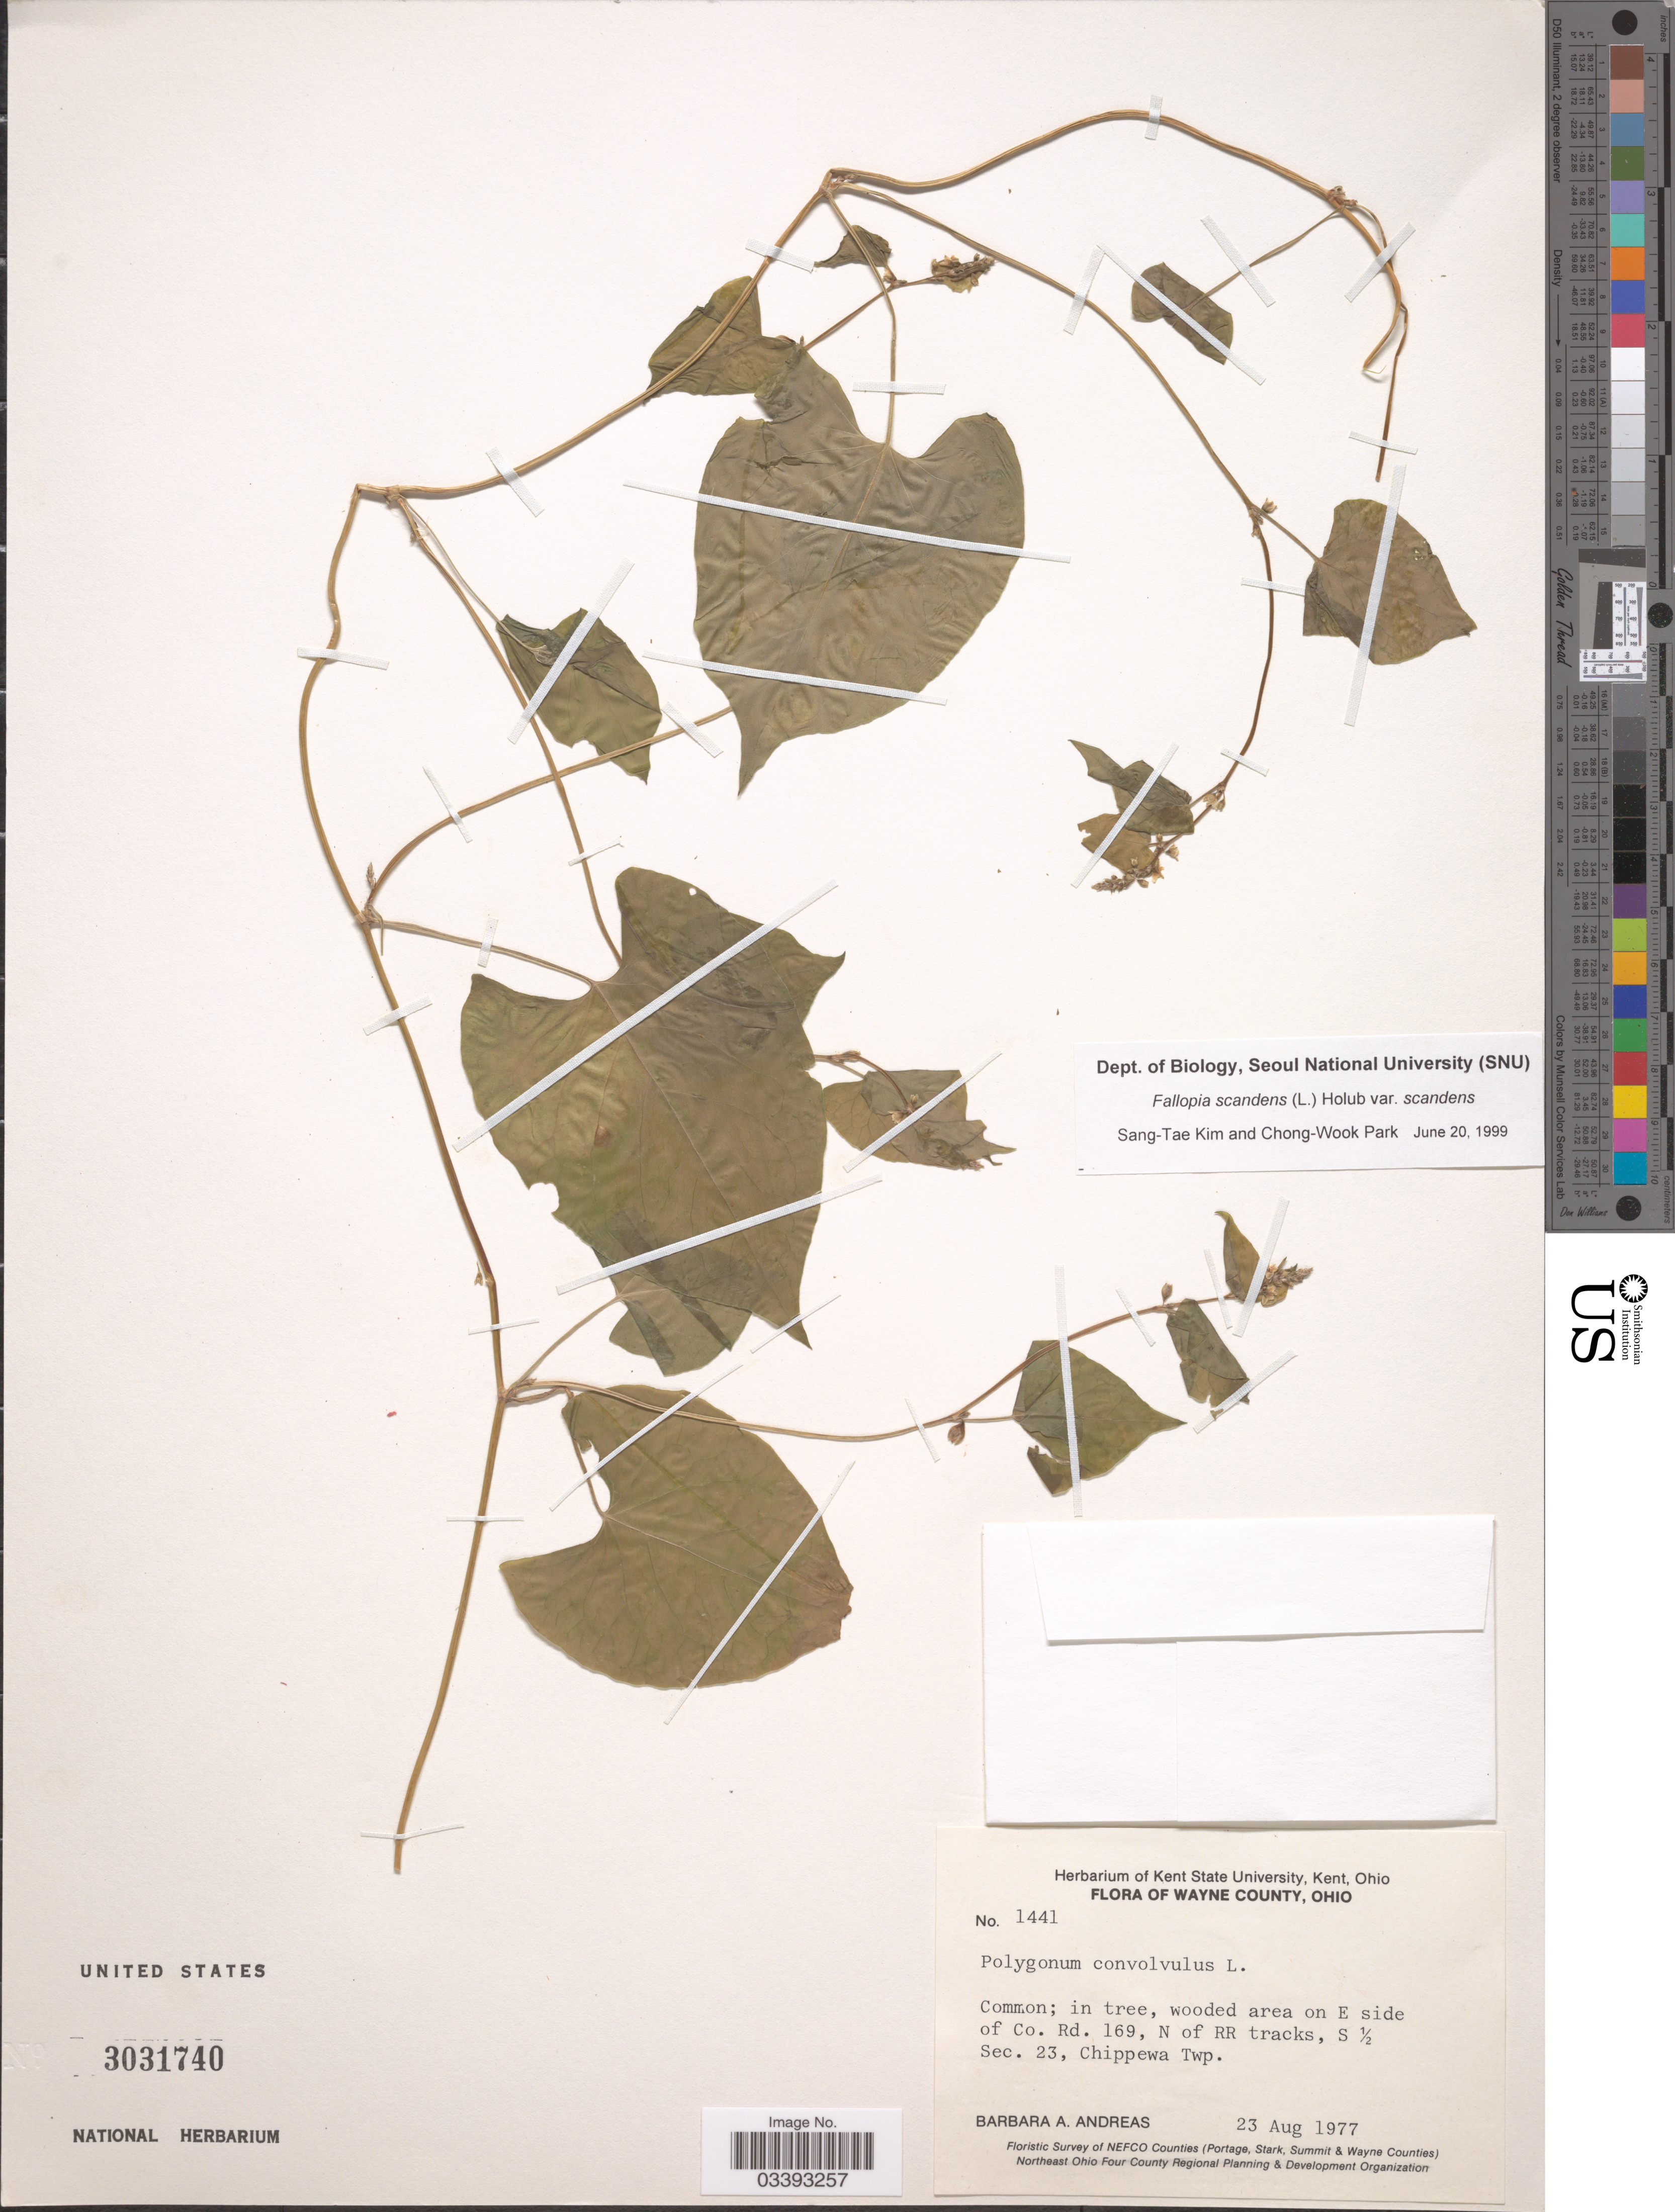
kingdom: Plantae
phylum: Tracheophyta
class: Magnoliopsida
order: Caryophyllales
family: Polygonaceae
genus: Fallopia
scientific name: Fallopia scandens var. scandens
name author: (L.) Holub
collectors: B. A. Andreas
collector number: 1441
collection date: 1977-08-23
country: United States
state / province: Ohio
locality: Wayne County. Wooded area on E side of Co. Rd. 169, N of RR tracks, S ½ Sec. 23, Chippewa Twp.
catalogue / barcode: US 3031740